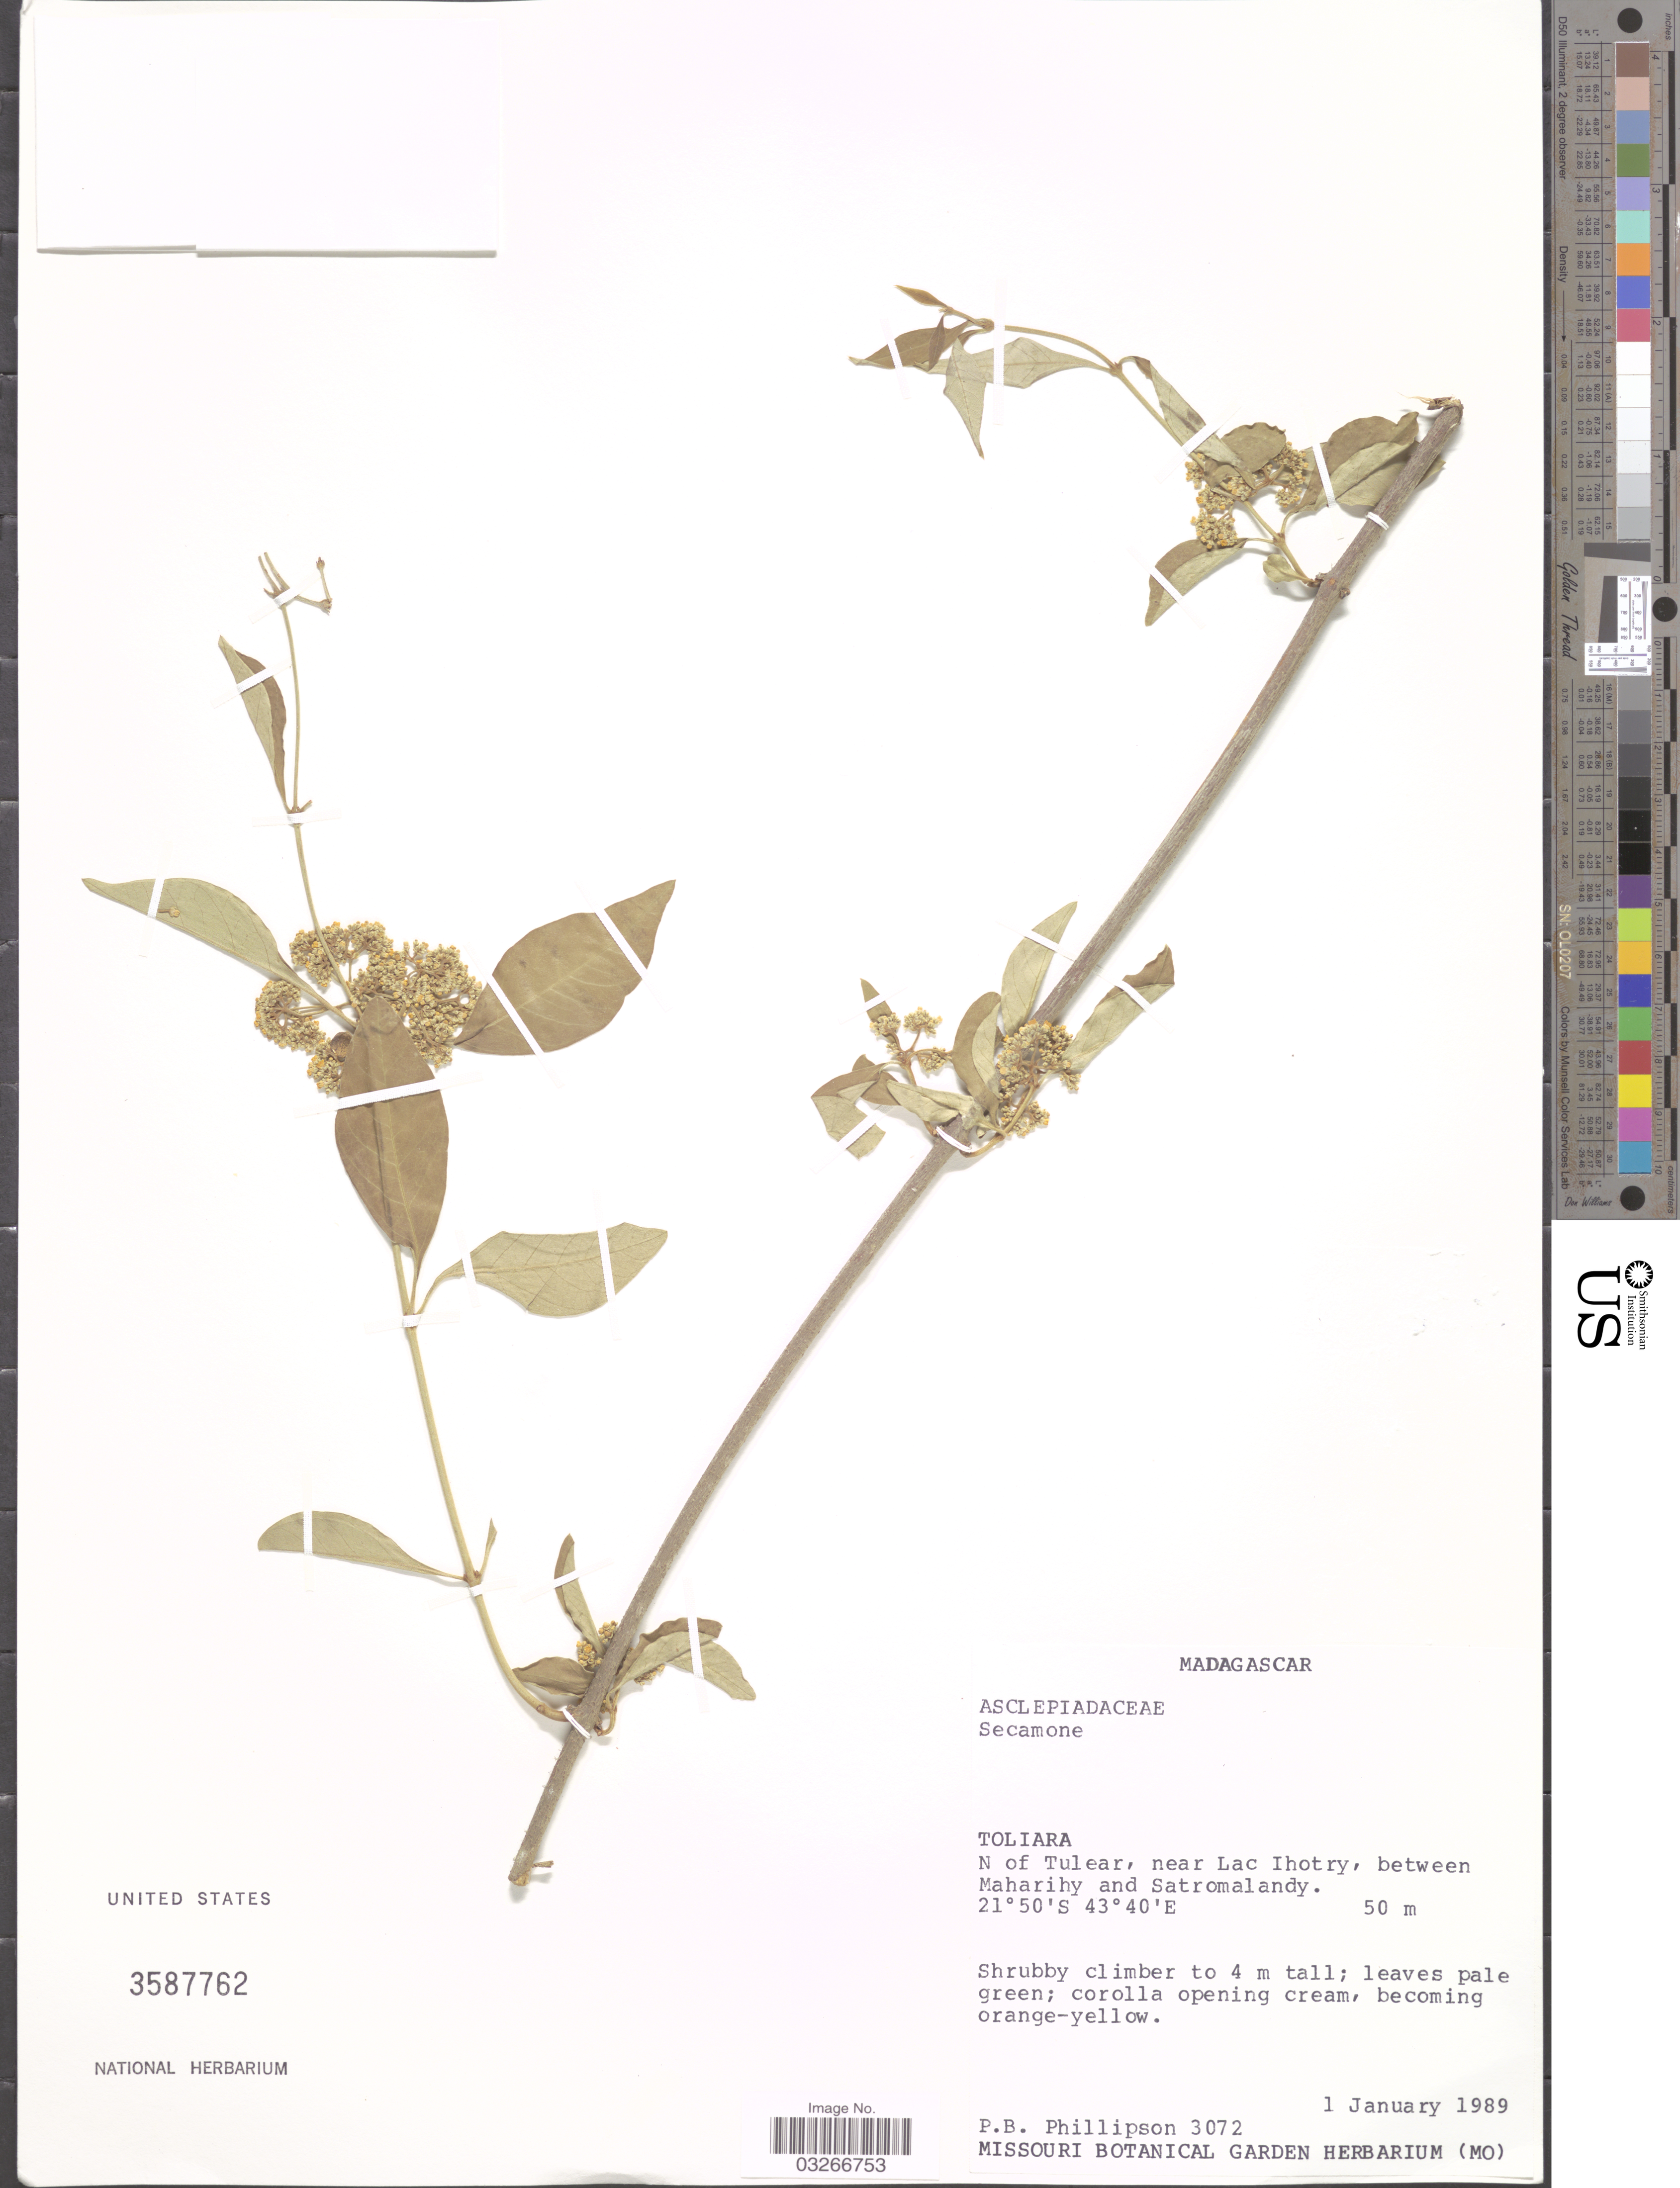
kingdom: Plantae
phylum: Tracheophyta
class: Magnoliopsida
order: Gentianales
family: Apocynaceae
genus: Secamone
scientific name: Secamone sp.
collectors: P. B. Phillipson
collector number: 3072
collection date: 1989-01-01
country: Madagascar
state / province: Atsimo-Andrefana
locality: N of Tulear, near Lac Ihotry, between Maharihy and Satromalandy.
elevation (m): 50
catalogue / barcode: US 3587762